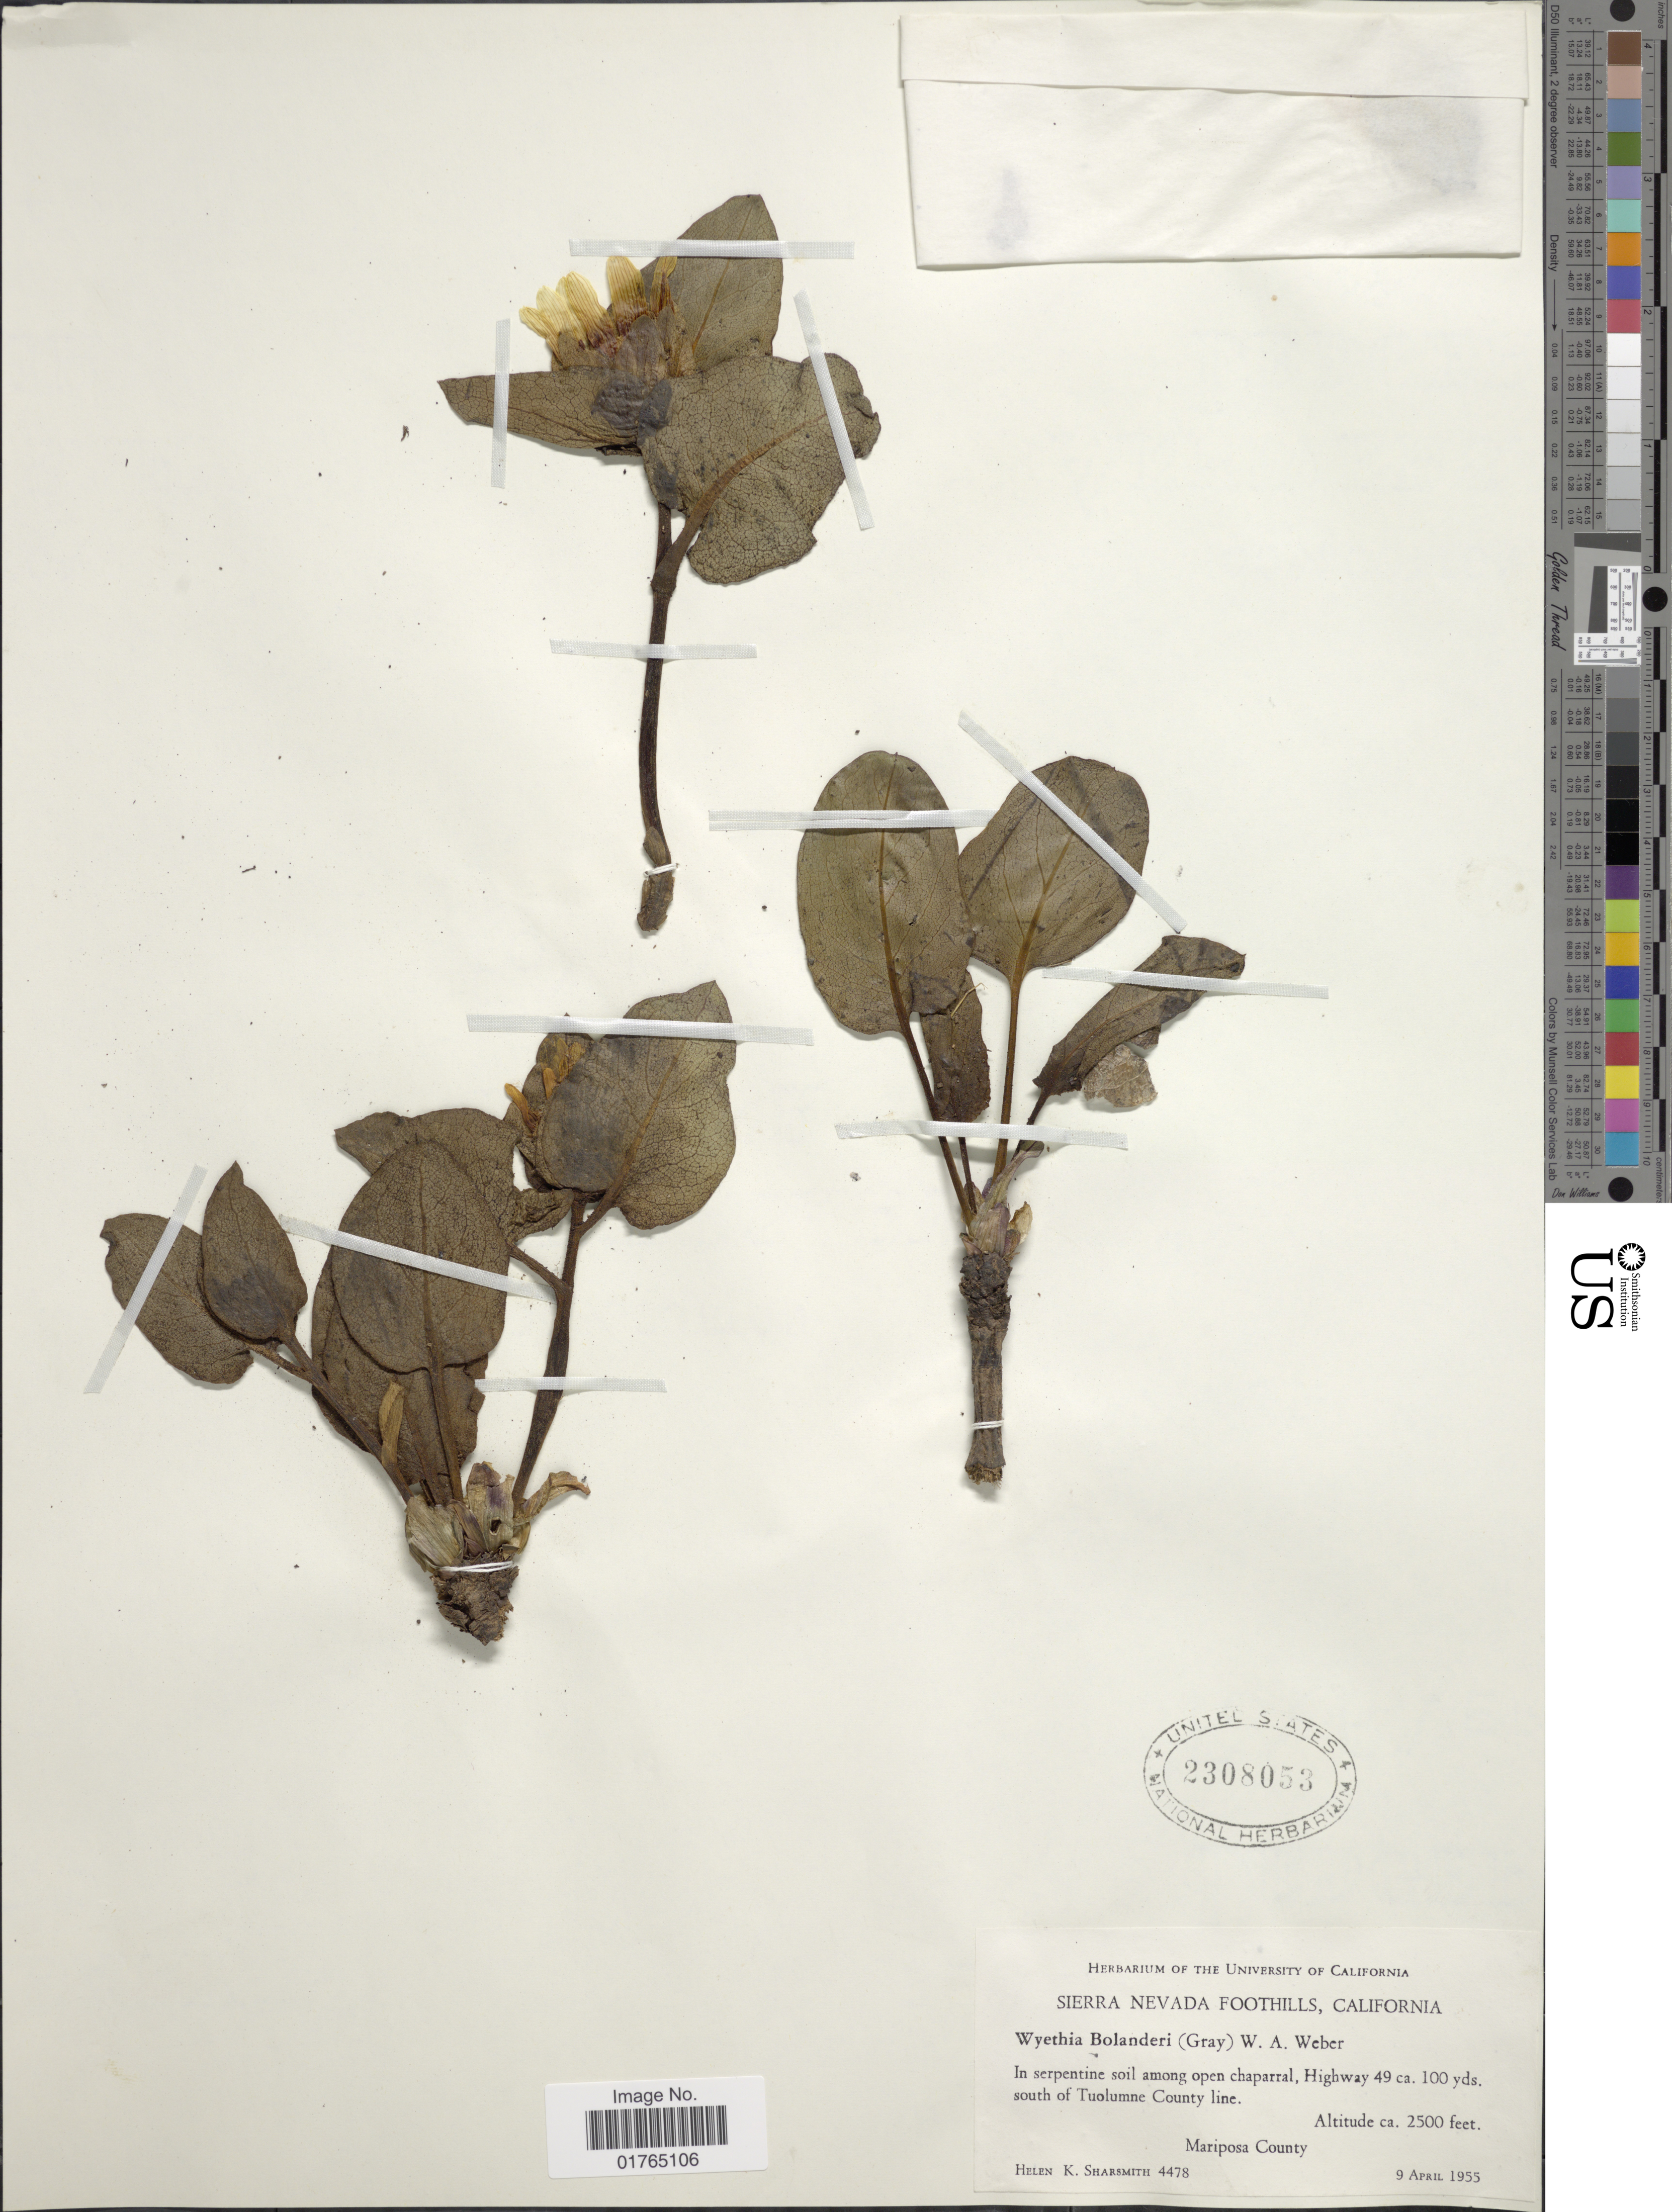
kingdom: Plantae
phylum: Tracheophyta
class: Magnoliopsida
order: Asterales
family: Asteraceae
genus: Wyethia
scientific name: Wyethia borlanderi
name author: (A. Gray) W.A. Weber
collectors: H. Sharsmith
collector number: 4478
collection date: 1955-04-09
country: United States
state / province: California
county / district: Mariposa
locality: Sierra Nevada Foothills, Highway 49 ca 100 yds south of Tuolumne County line, Mariposa County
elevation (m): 762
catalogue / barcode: US 2308053